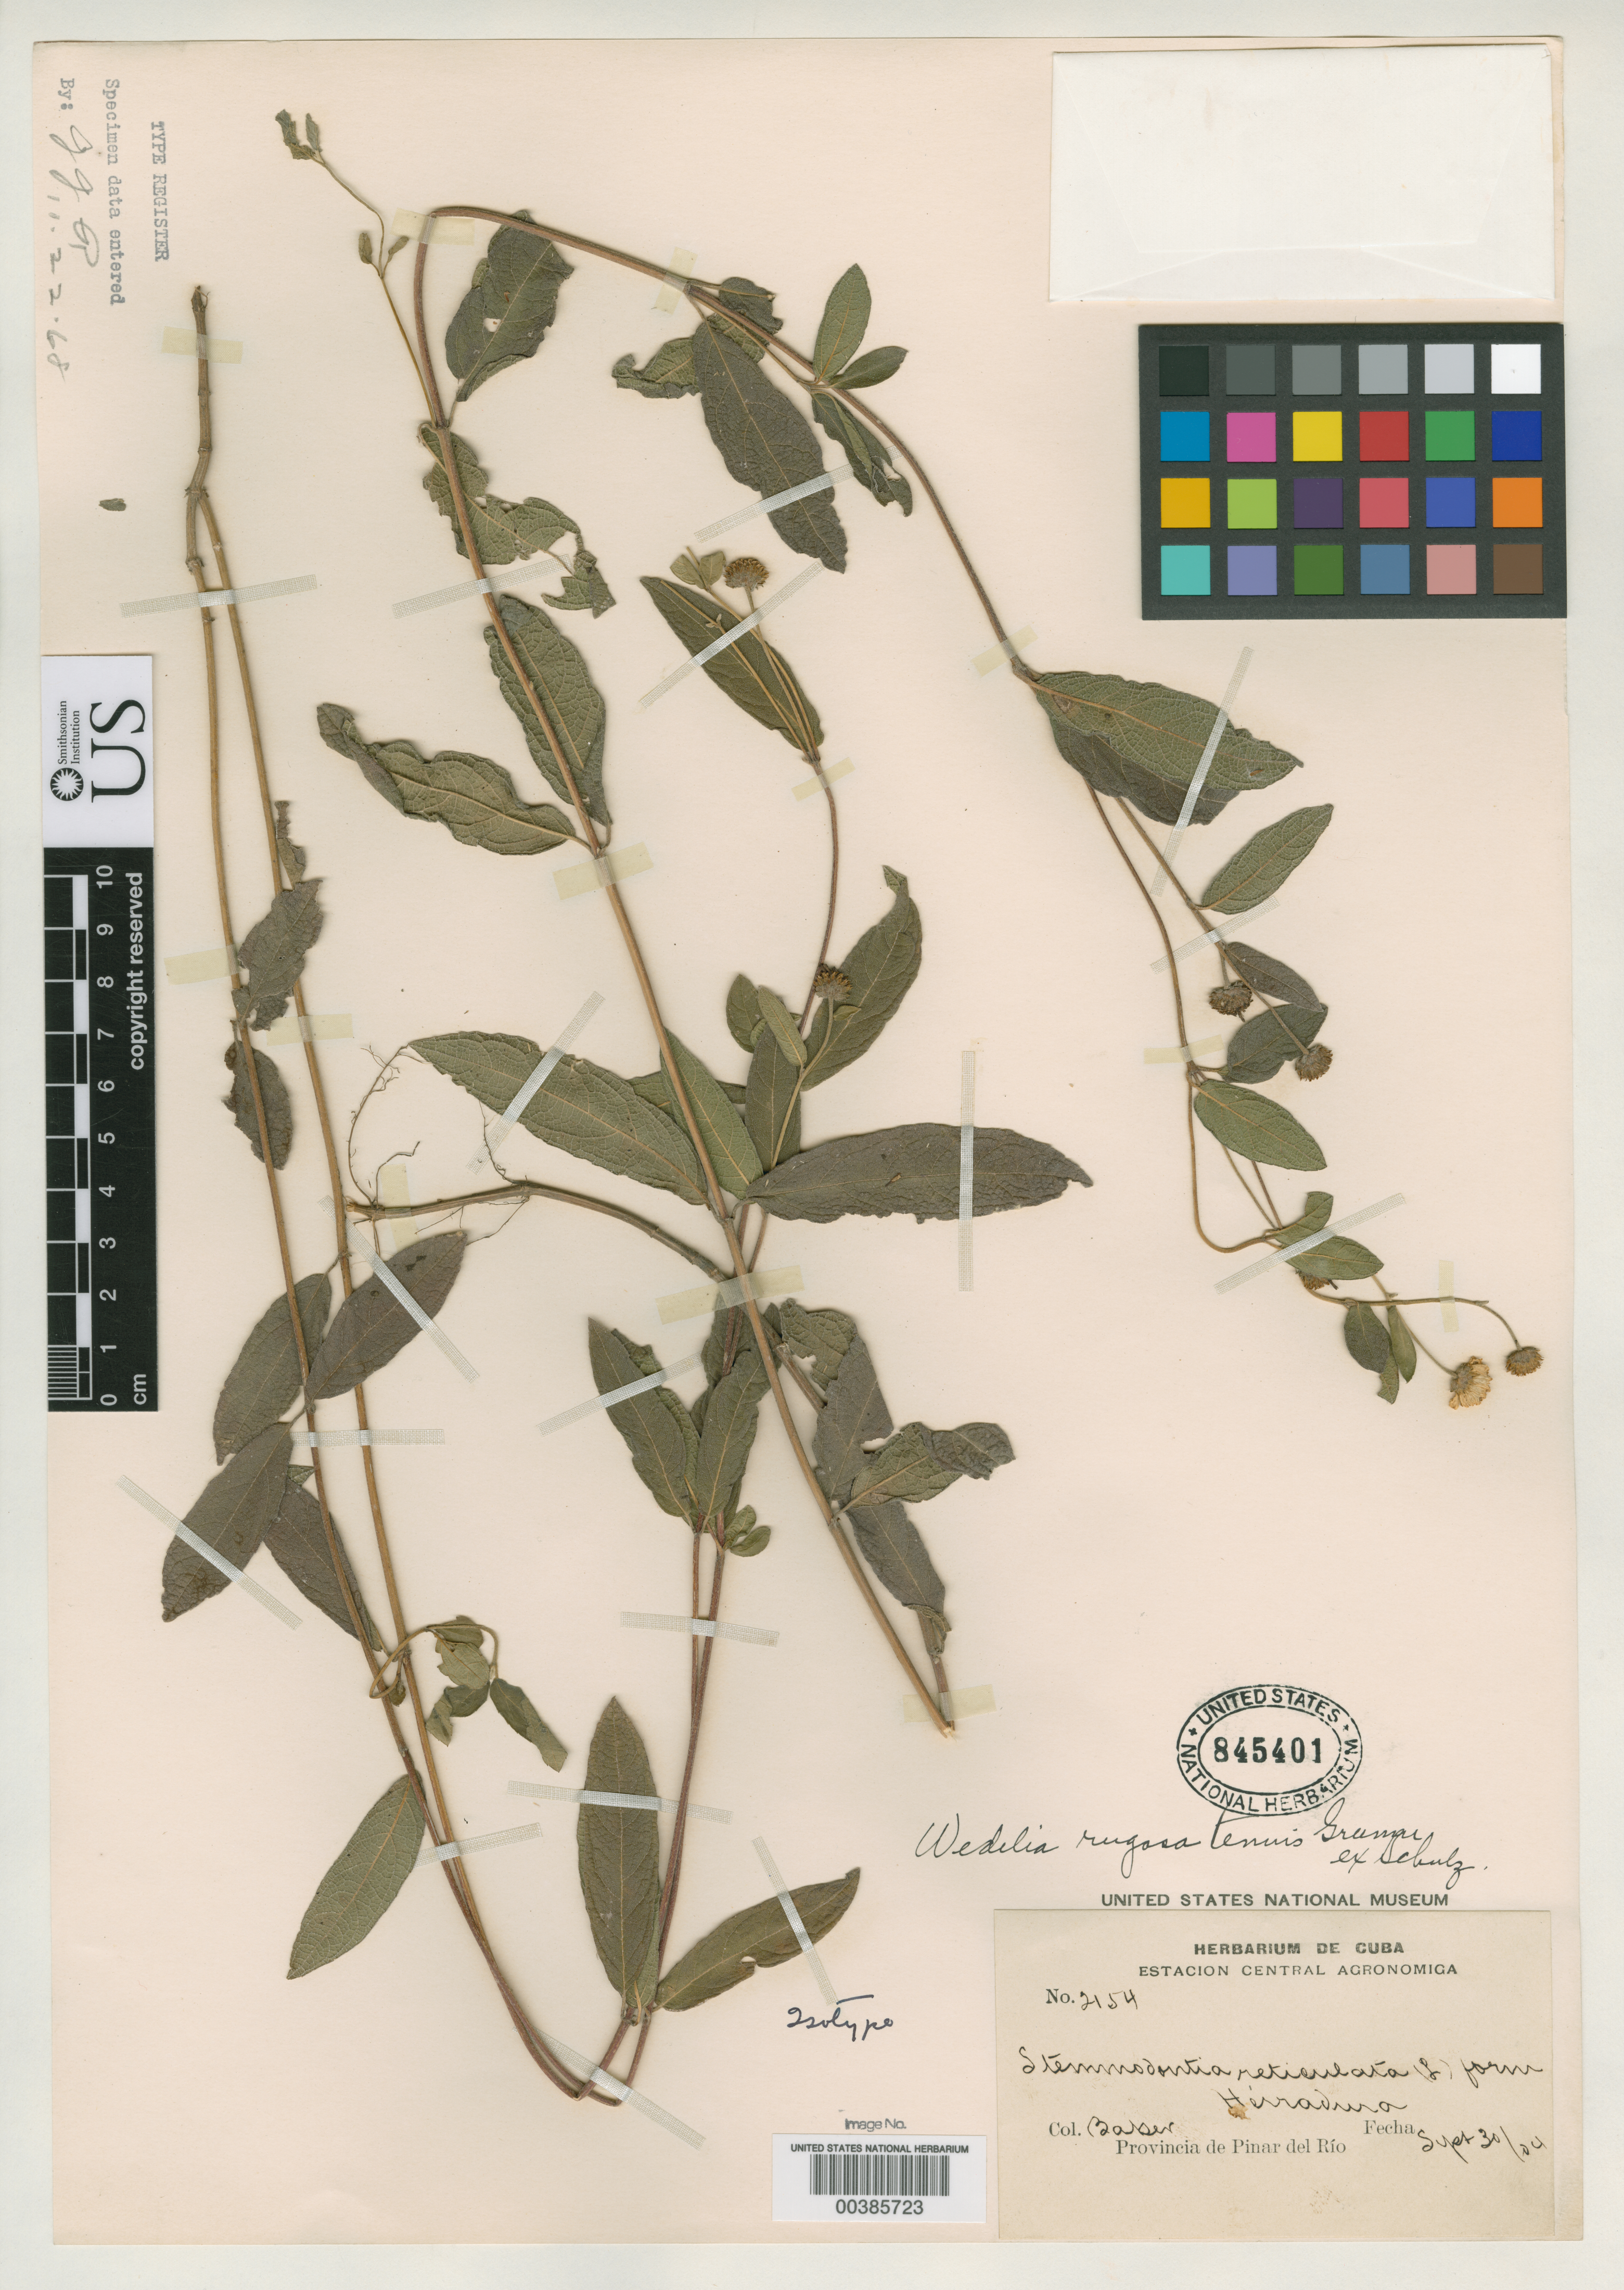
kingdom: Plantae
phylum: Tracheophyta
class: Magnoliopsida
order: Asterales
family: Asteraceae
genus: Wedelia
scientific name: Wedelia rugosa var. tenuis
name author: Greenm.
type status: Isotype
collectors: C. F. Baker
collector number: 2154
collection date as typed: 30 Sep 1904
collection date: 1904-09-30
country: Cuba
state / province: Pinar del Río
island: Greater Antilles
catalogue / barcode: US 845401